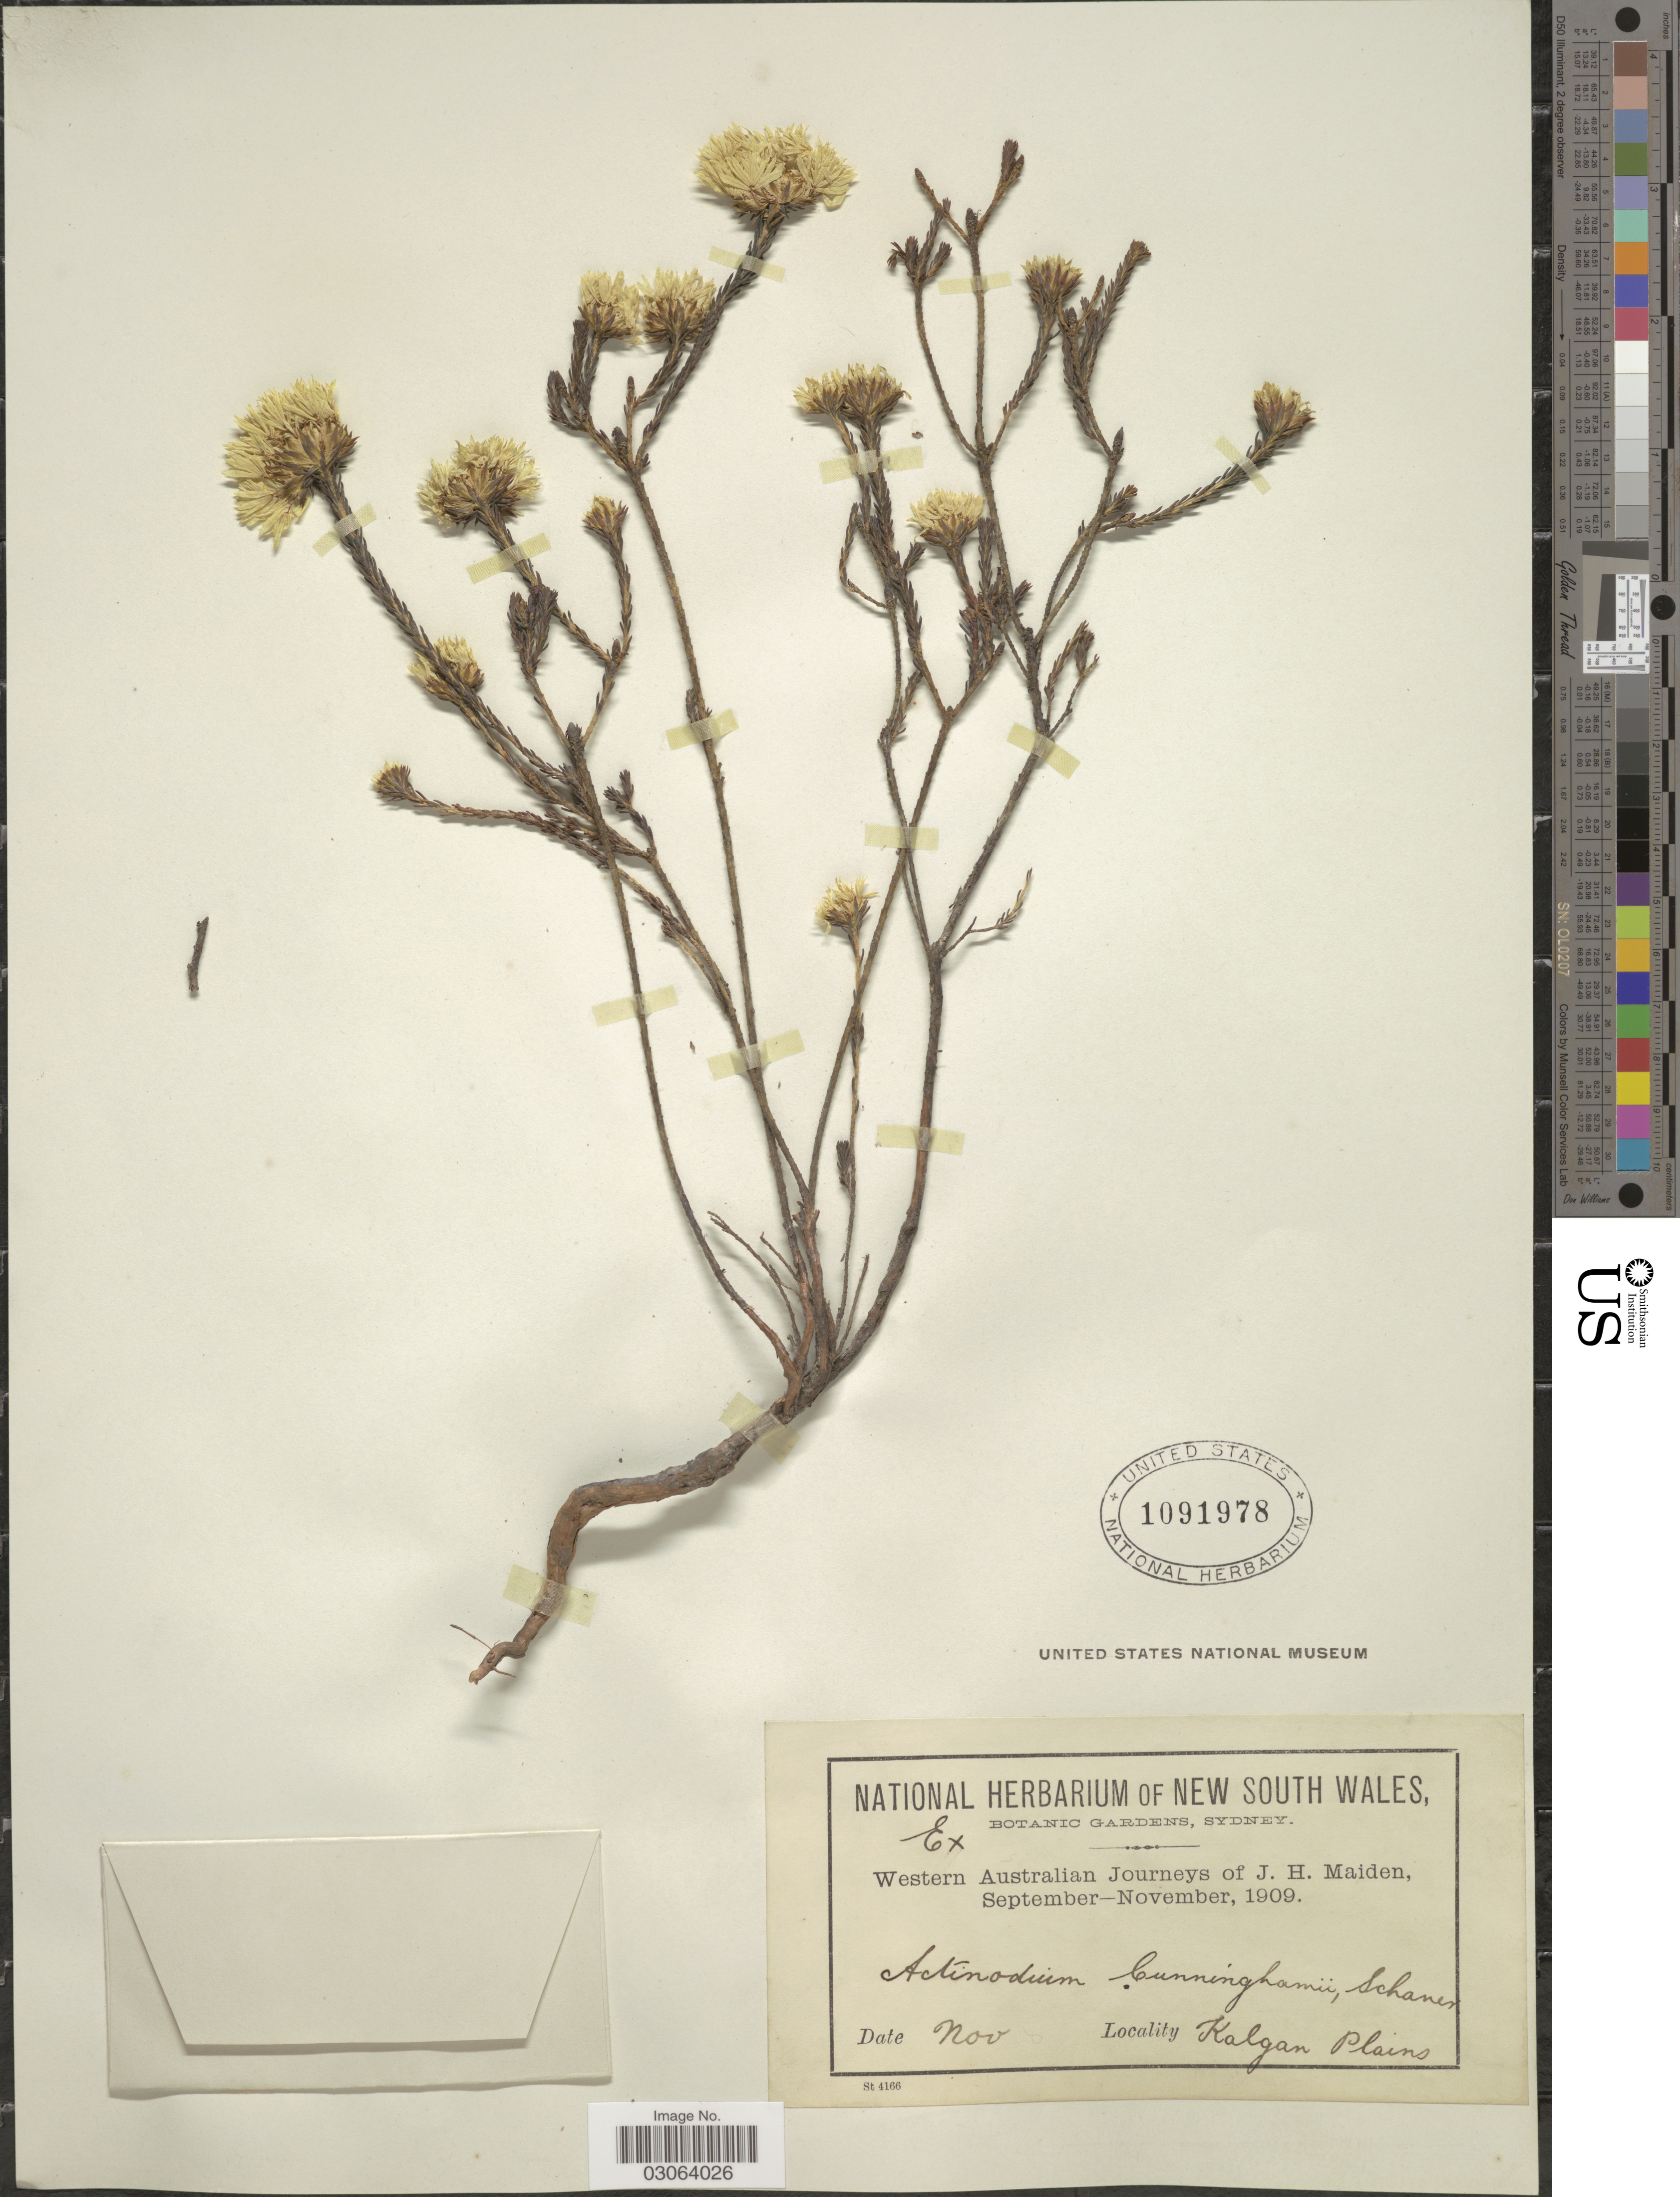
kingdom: Plantae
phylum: Tracheophyta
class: Magnoliopsida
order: Myrtales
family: Myrtaceae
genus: Actinodium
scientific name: Actinodium cunninghamii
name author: Schauer ex Lindl.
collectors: J. Maiden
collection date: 1909-11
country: Australia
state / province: Western Australia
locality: Kalgan Plains.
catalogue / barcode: US 1091978